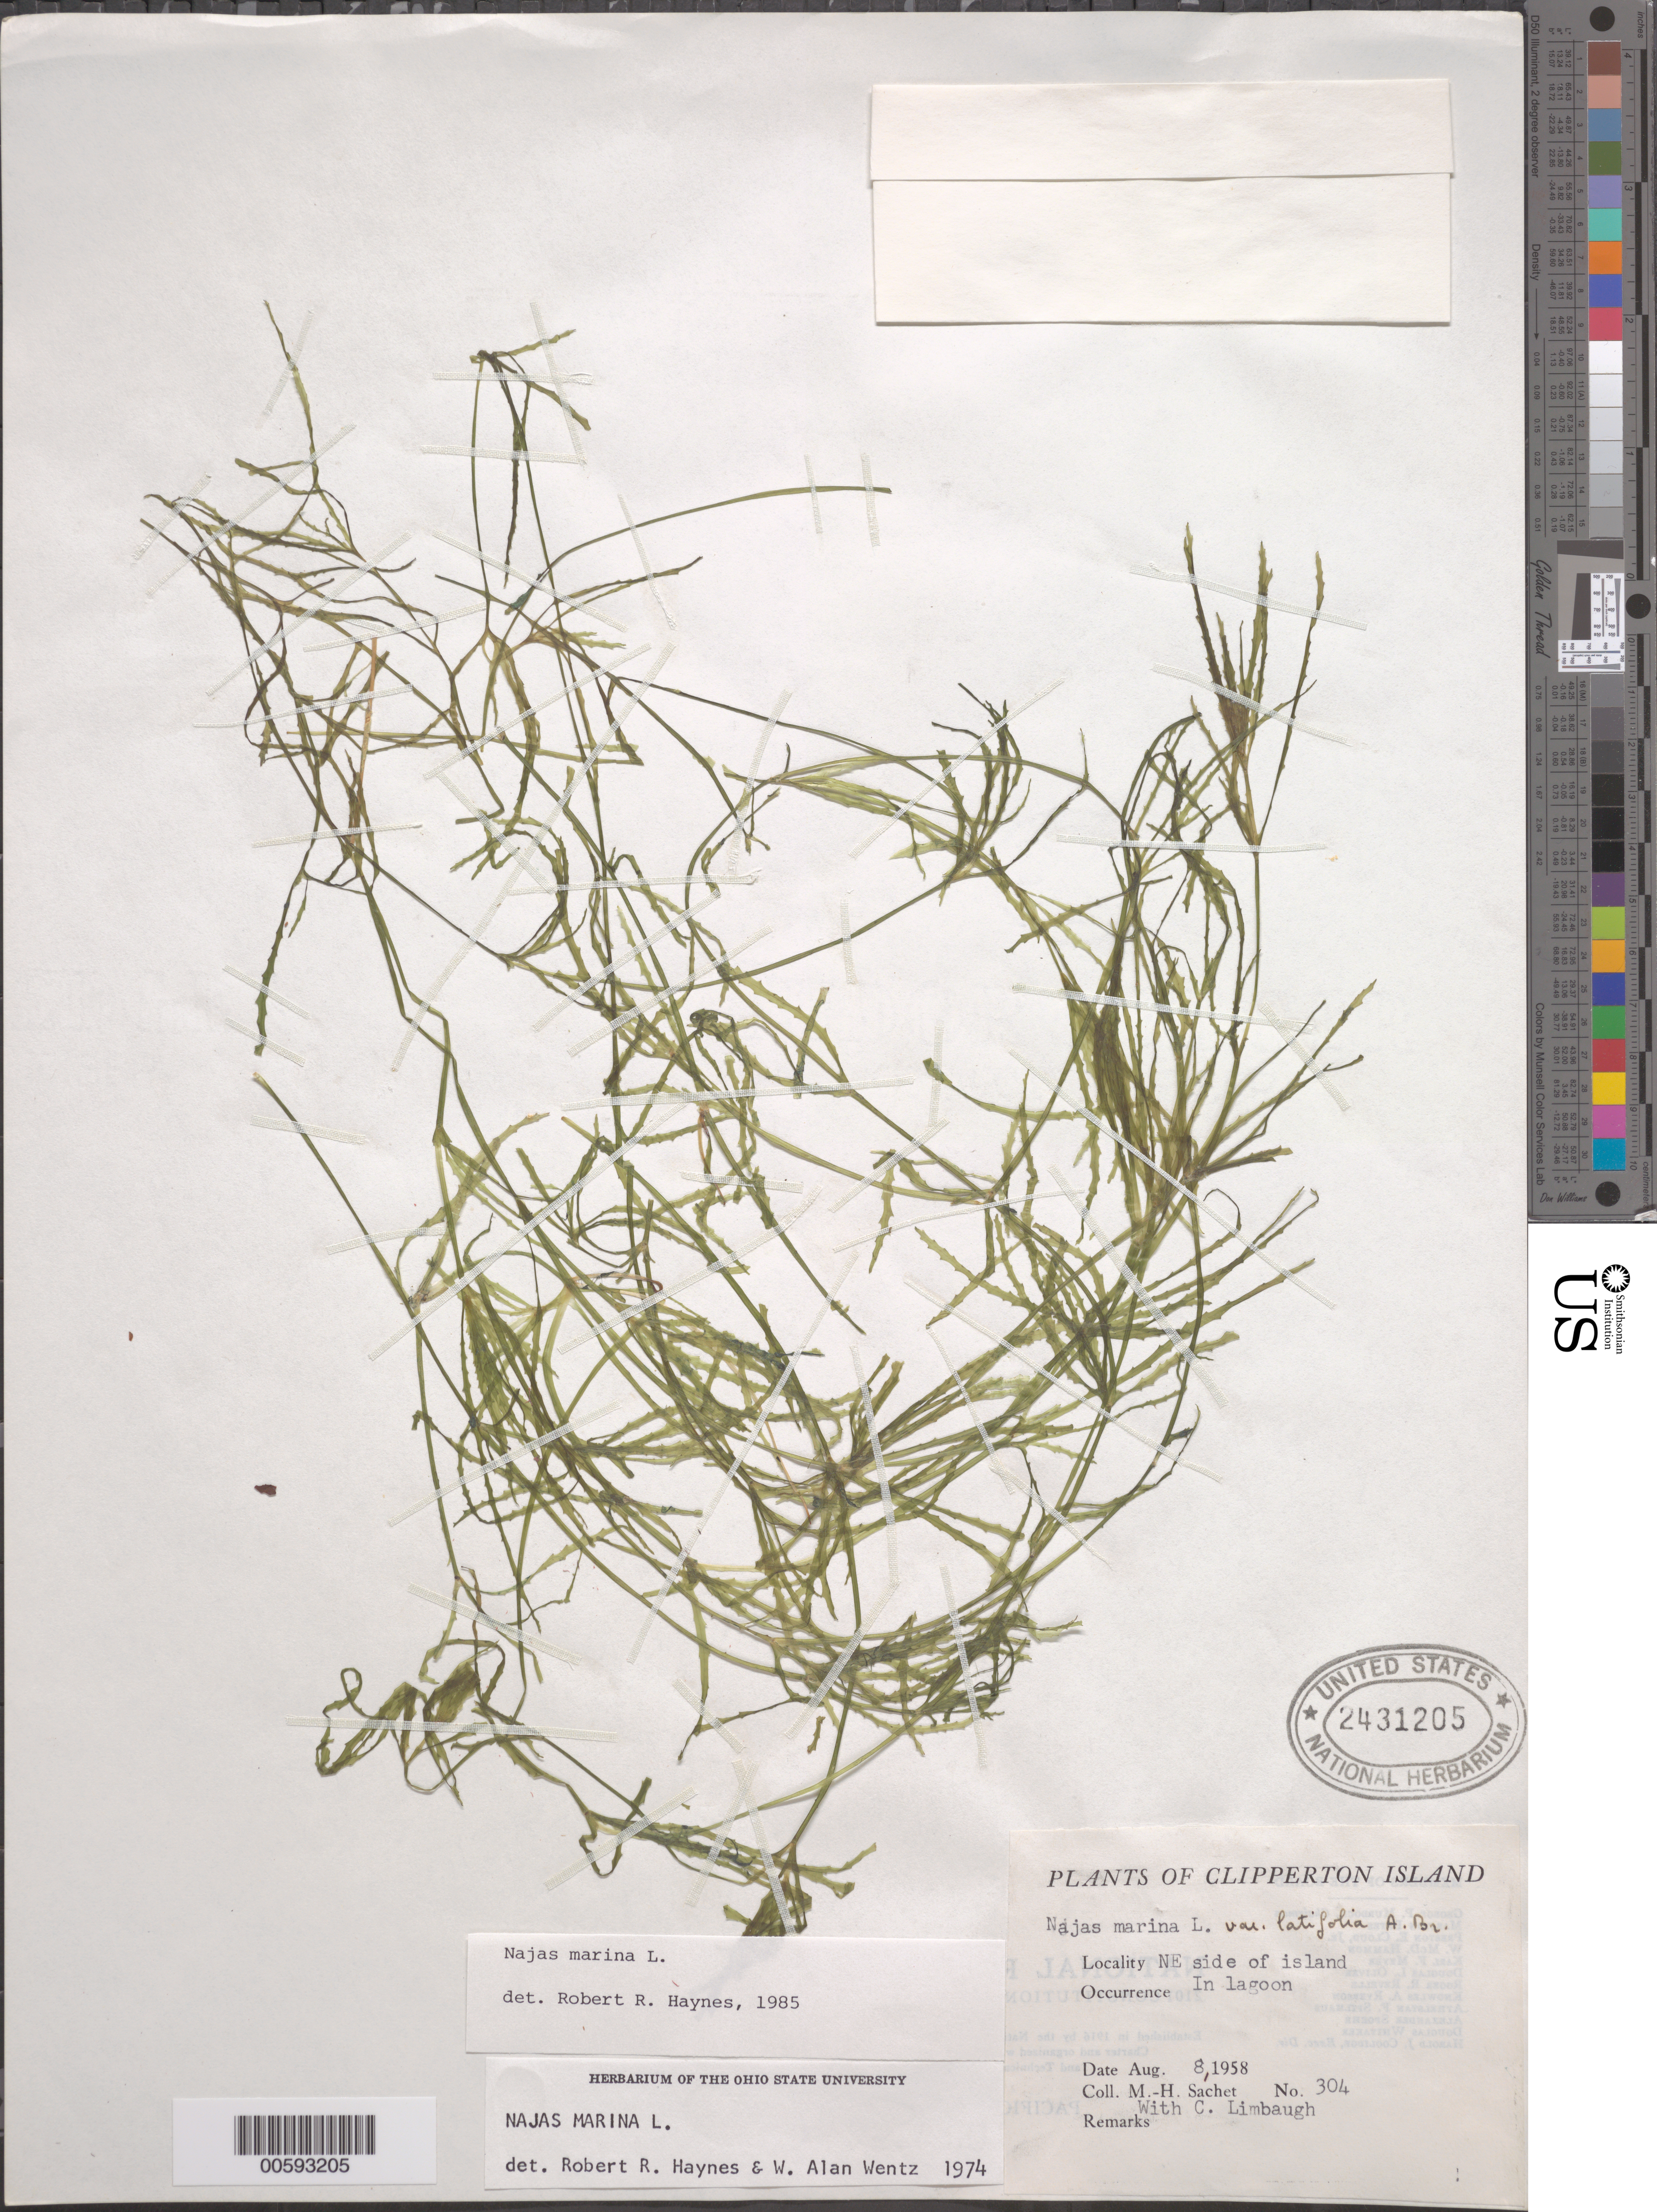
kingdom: Plantae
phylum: Tracheophyta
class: Liliopsida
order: Alismatales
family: Hydrocharitaceae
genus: Najas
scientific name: Najas marina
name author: L.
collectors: M.-H. Sachet & C. Limbaugh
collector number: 304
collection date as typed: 08 Aug 1958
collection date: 1958-08-08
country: Central Am. Pac. Islands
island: Clipperton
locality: Clipperton Island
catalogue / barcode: US 2431205